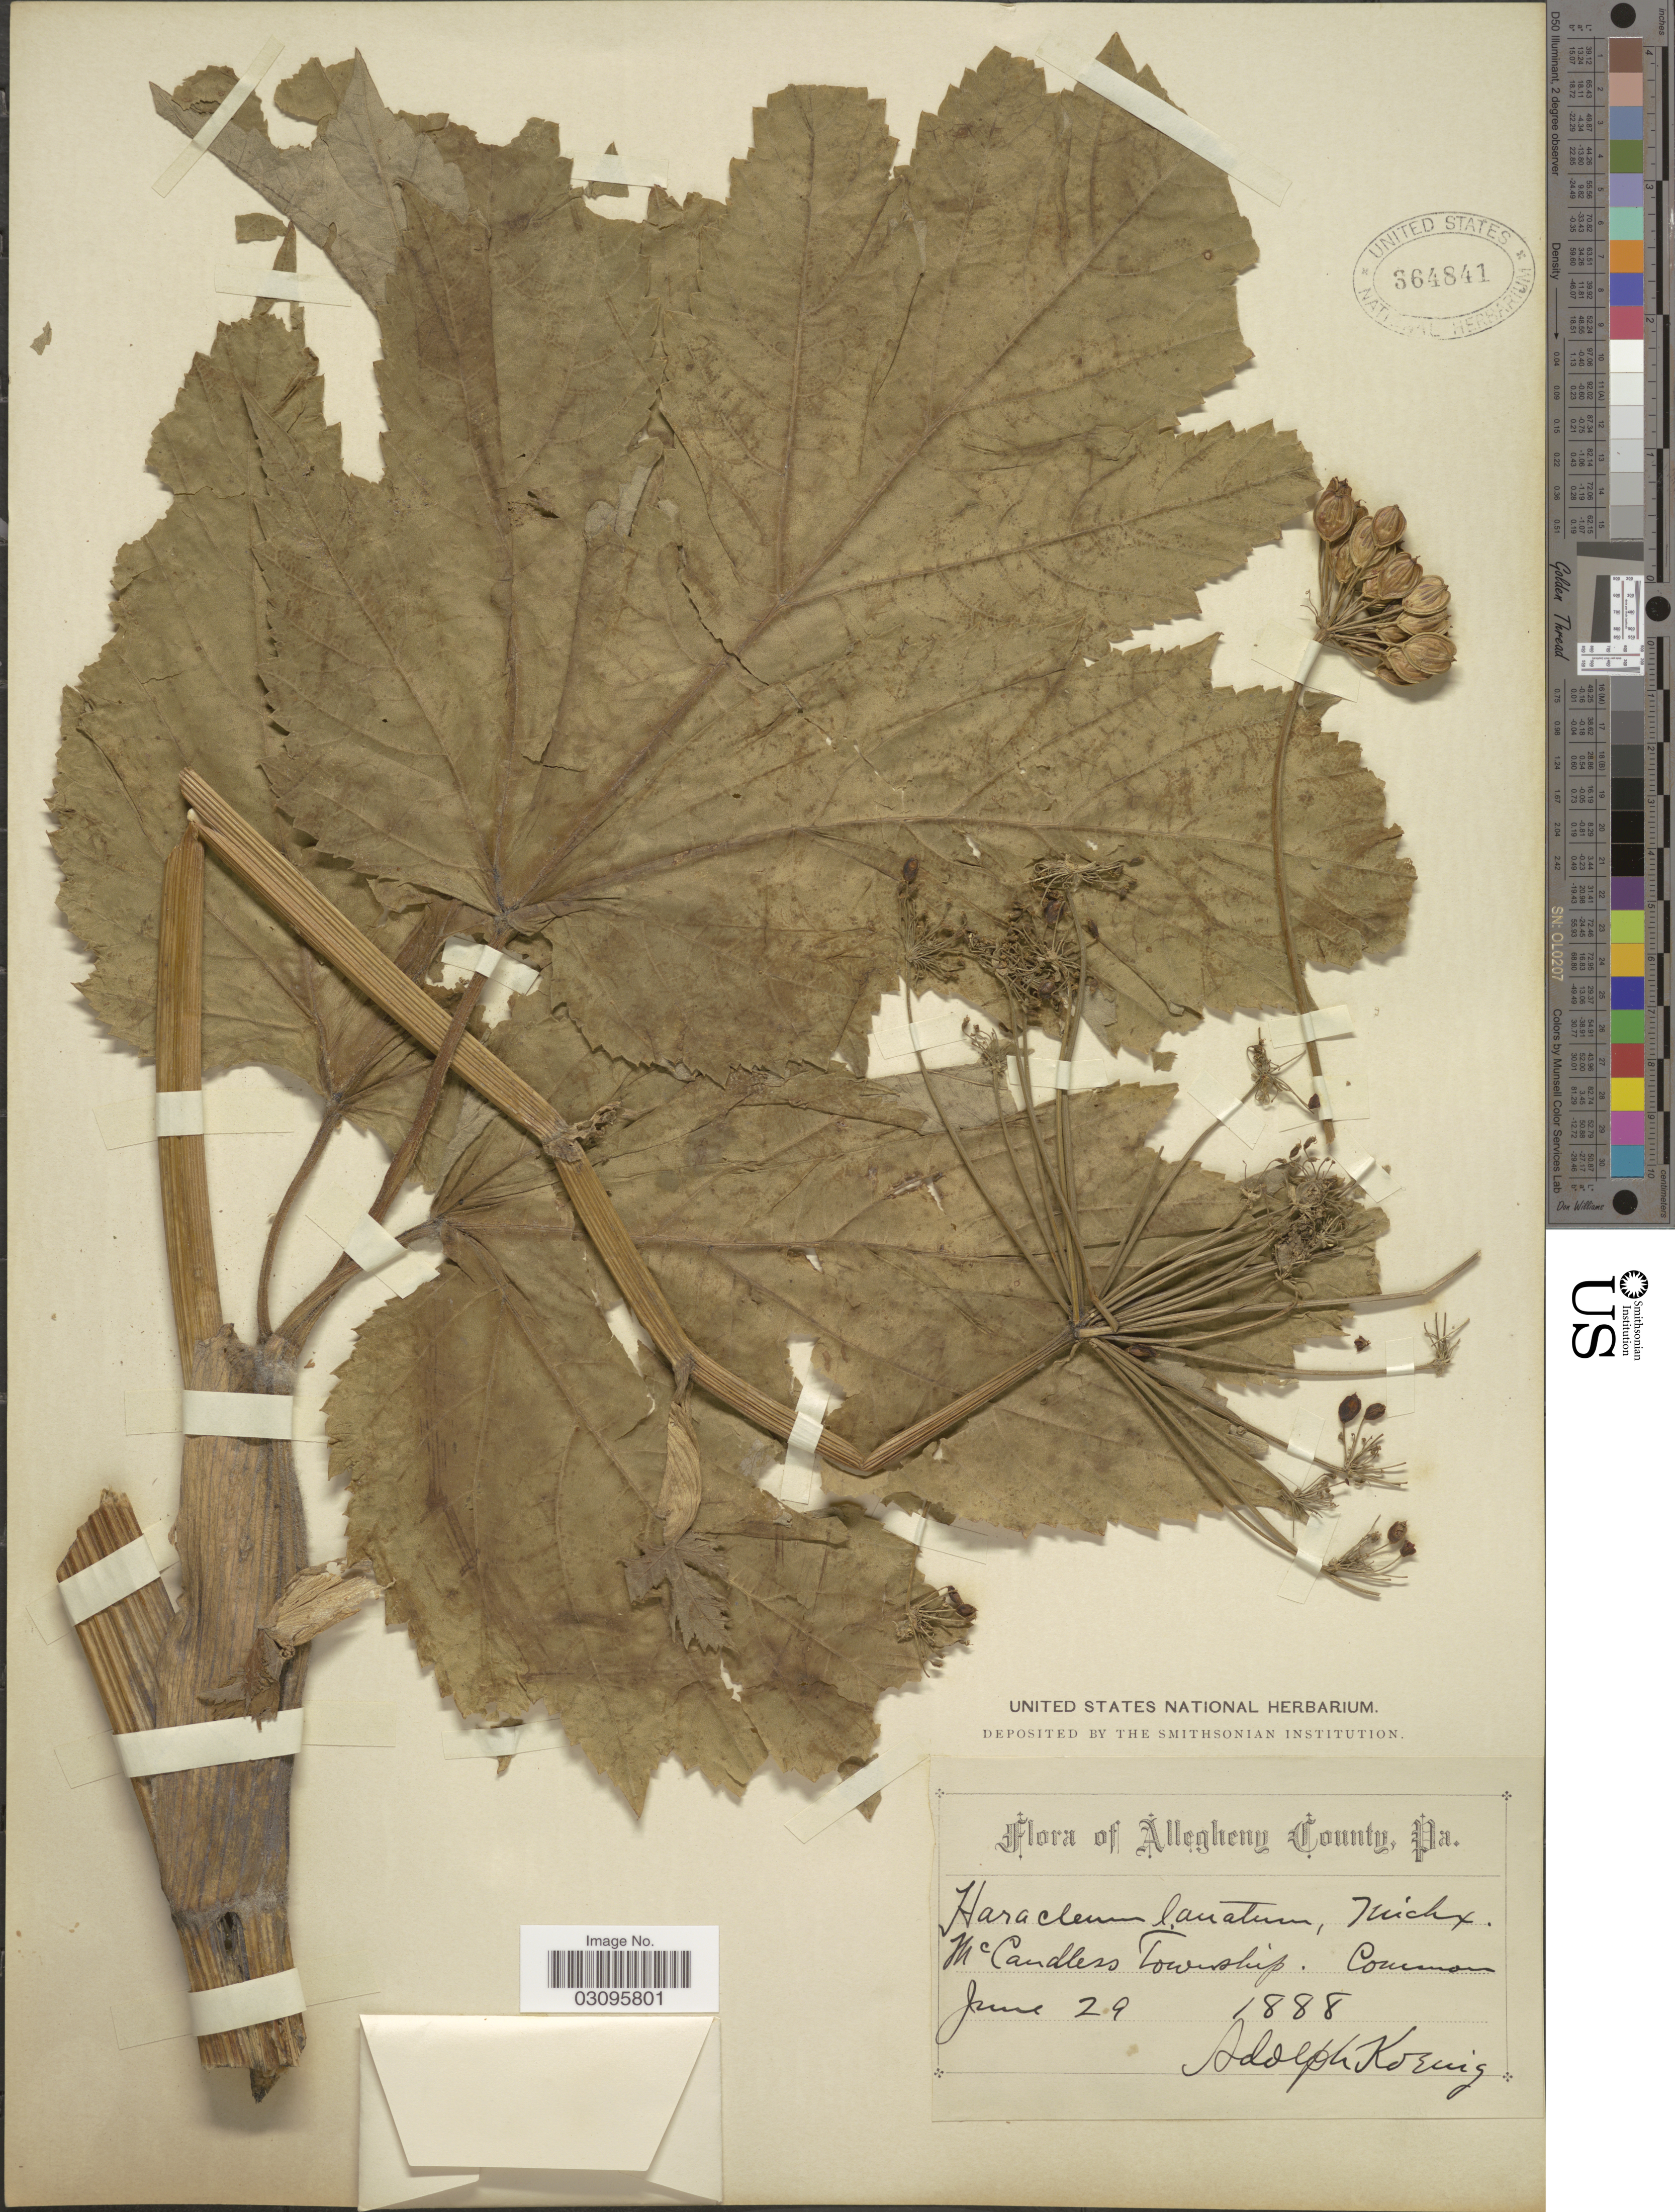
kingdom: Plantae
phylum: Tracheophyta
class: Magnoliopsida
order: Apiales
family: Apiaceae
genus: Heracleum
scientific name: Heracleum lanatum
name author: Michx.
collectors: A. Koenig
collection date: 1888-06-29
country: United States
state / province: Pennsylvania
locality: McCandlers Township. Allegheny County.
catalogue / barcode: US 364841